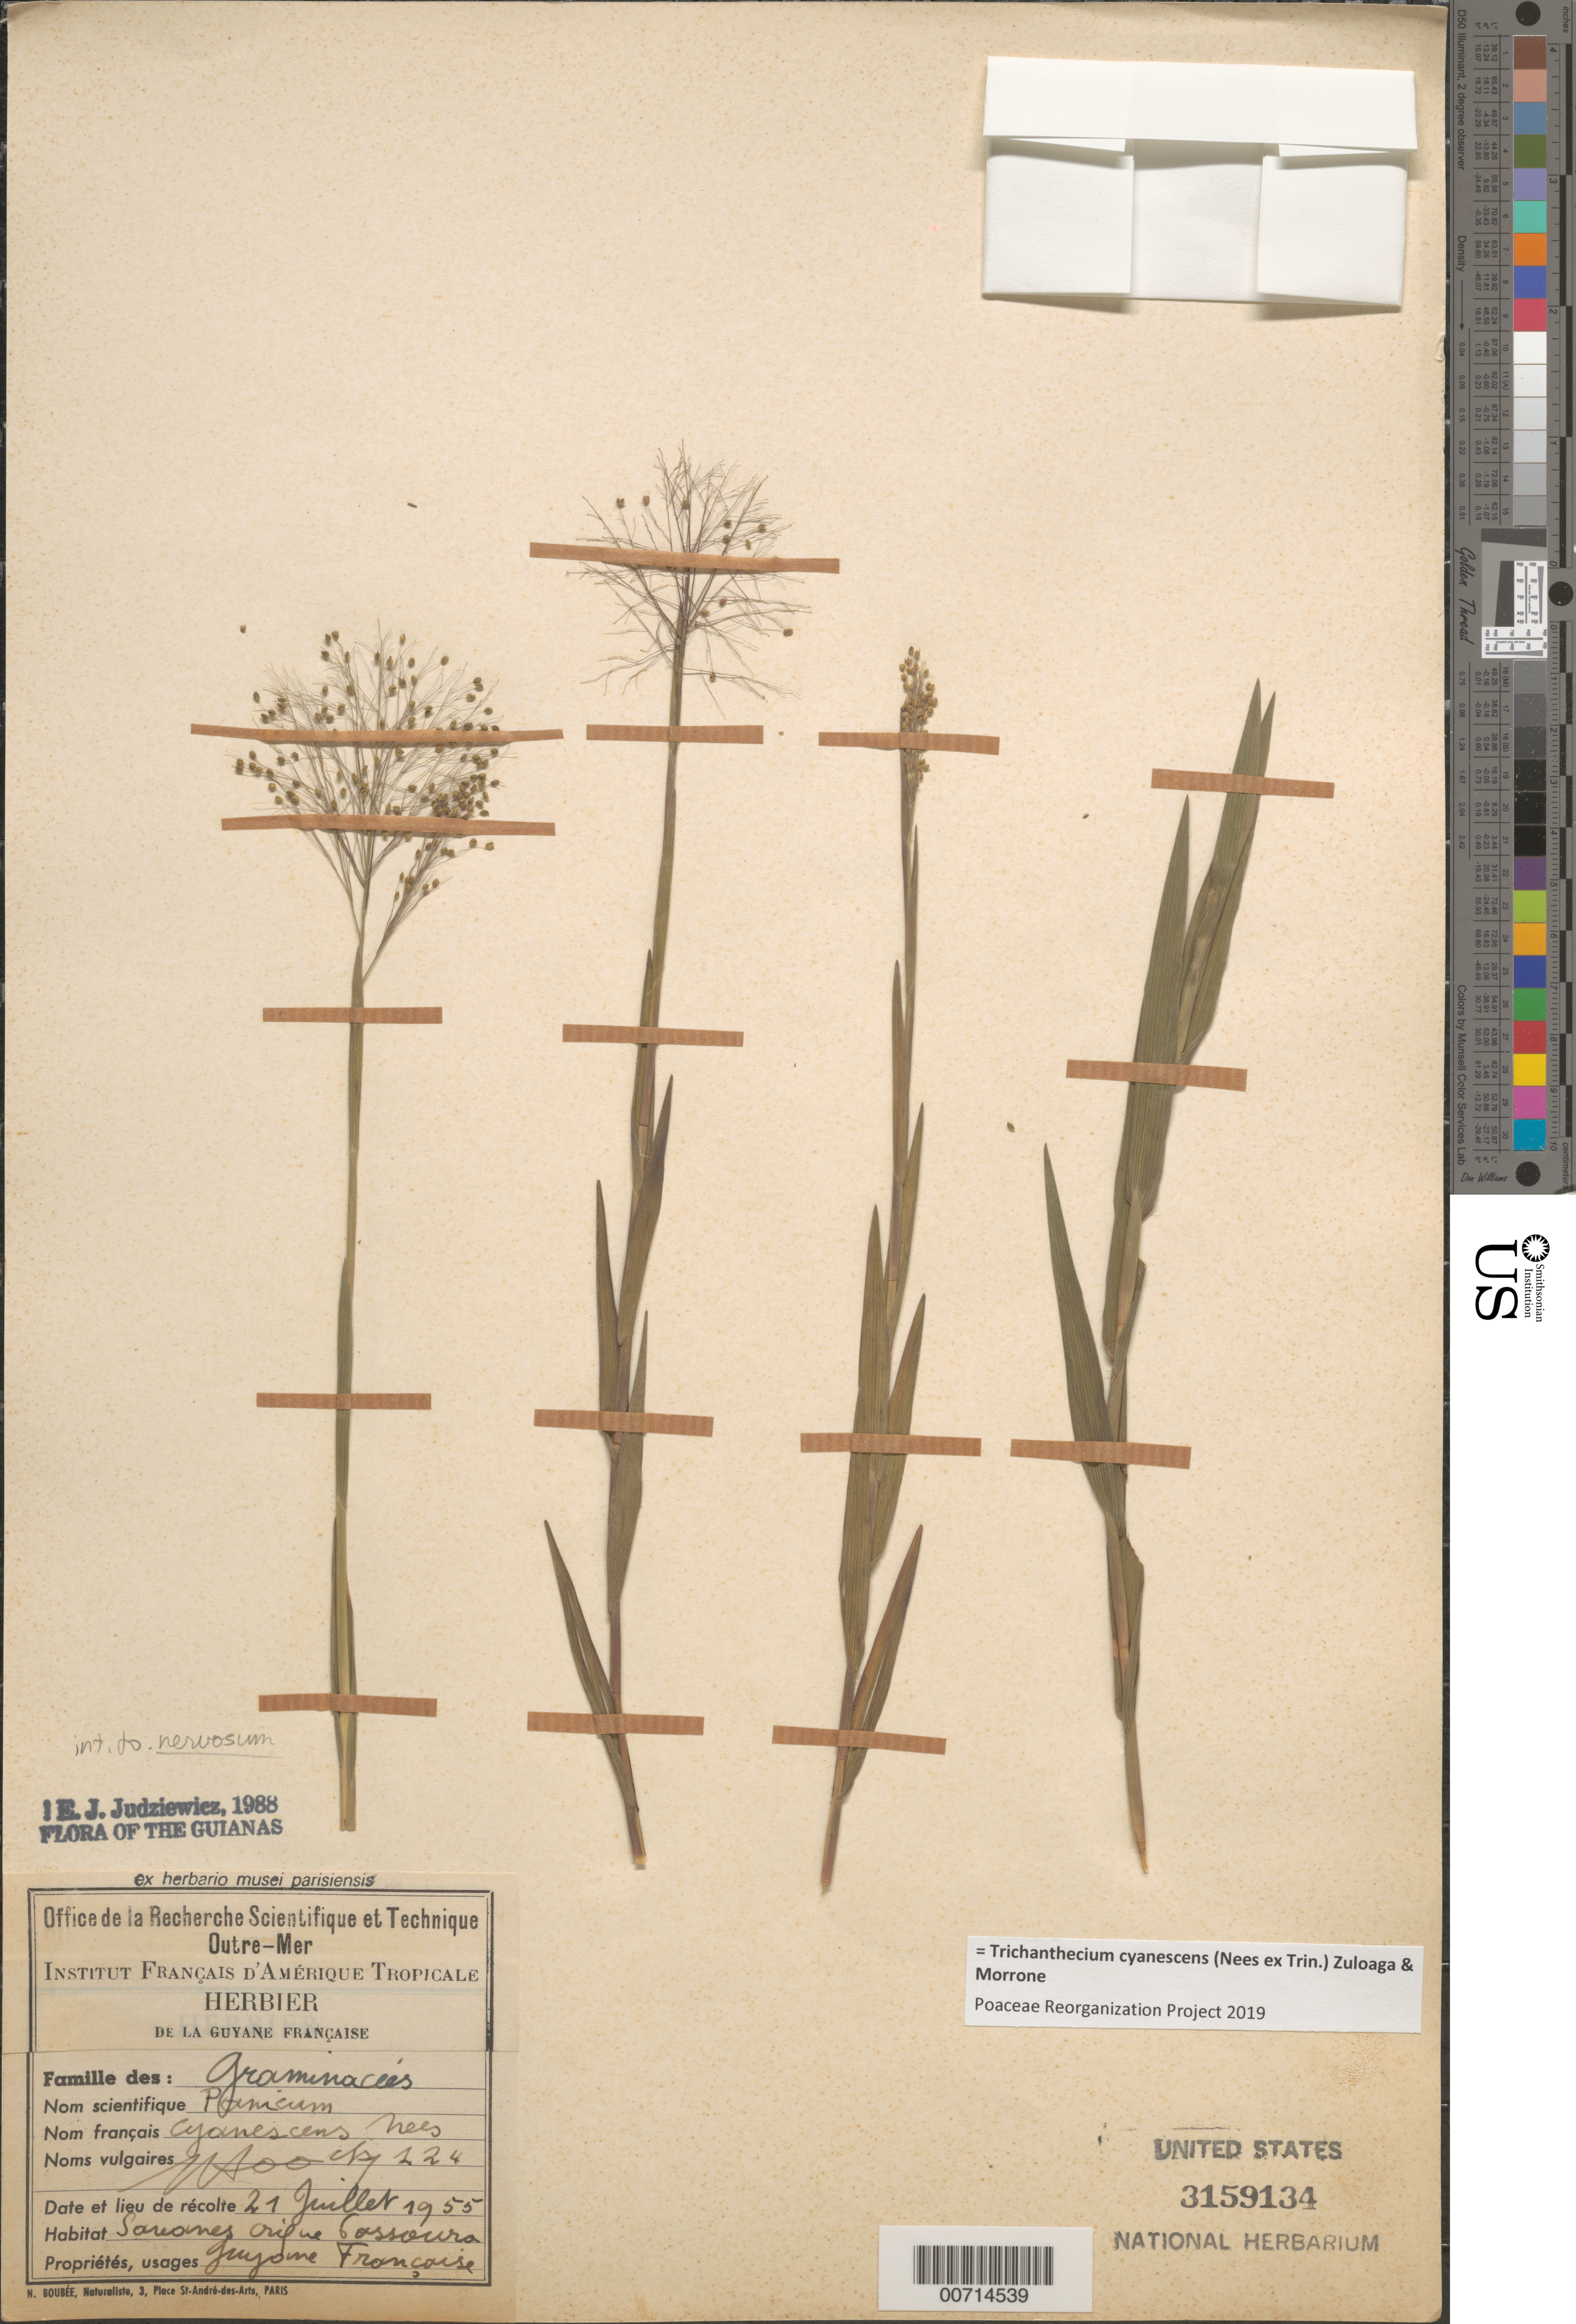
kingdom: Plantae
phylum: Tracheophyta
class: Liliopsida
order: Poales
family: Poaceae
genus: Trichanthecium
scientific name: Trichanthecium cyanescens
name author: (Nees ex Trin.) Zuloaga & Morrone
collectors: N. Hoock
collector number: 124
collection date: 1955-07-21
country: French Guiana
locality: Savanes crique Cossowra.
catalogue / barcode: US 3159134